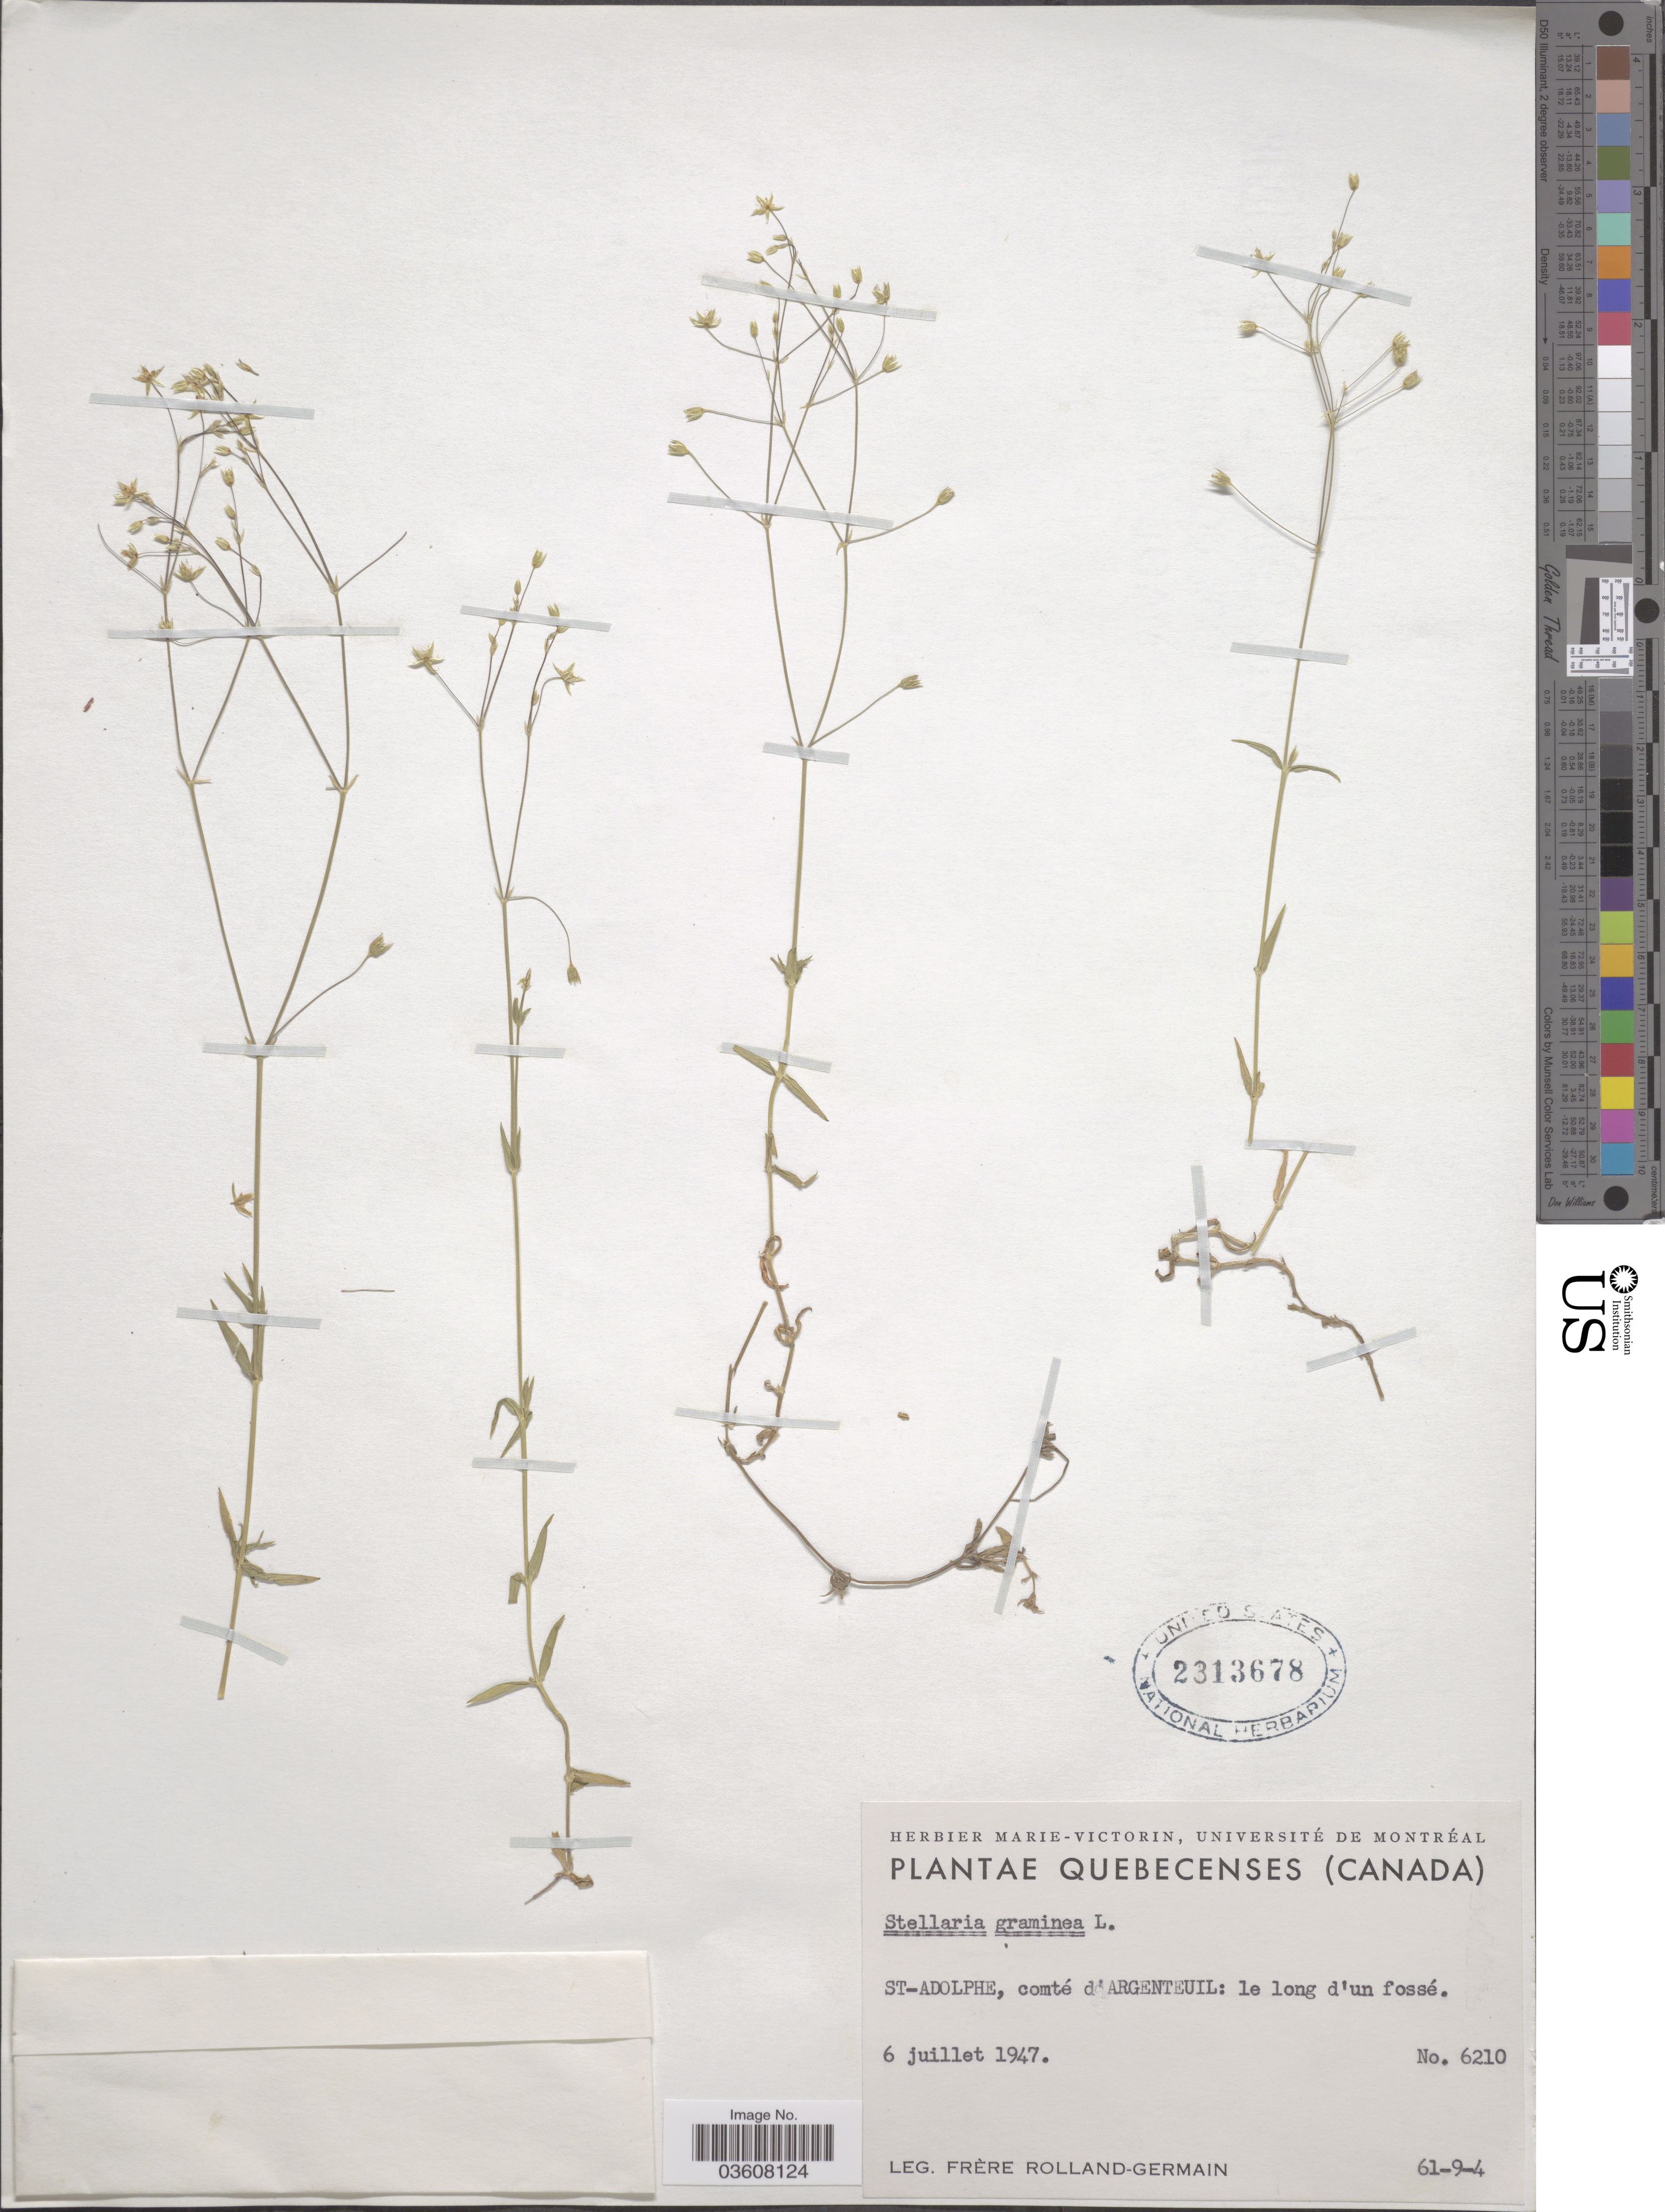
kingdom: Plantae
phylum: Tracheophyta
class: Magnoliopsida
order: Caryophyllales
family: Caryophyllaceae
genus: Stellaria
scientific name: Stellaria graminea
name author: L.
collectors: Rolland-Germain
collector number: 6210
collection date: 1947-07-06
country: Canada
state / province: Quebec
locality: St-Adolphe, comté d'Argenteuil.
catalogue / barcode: US 2313678